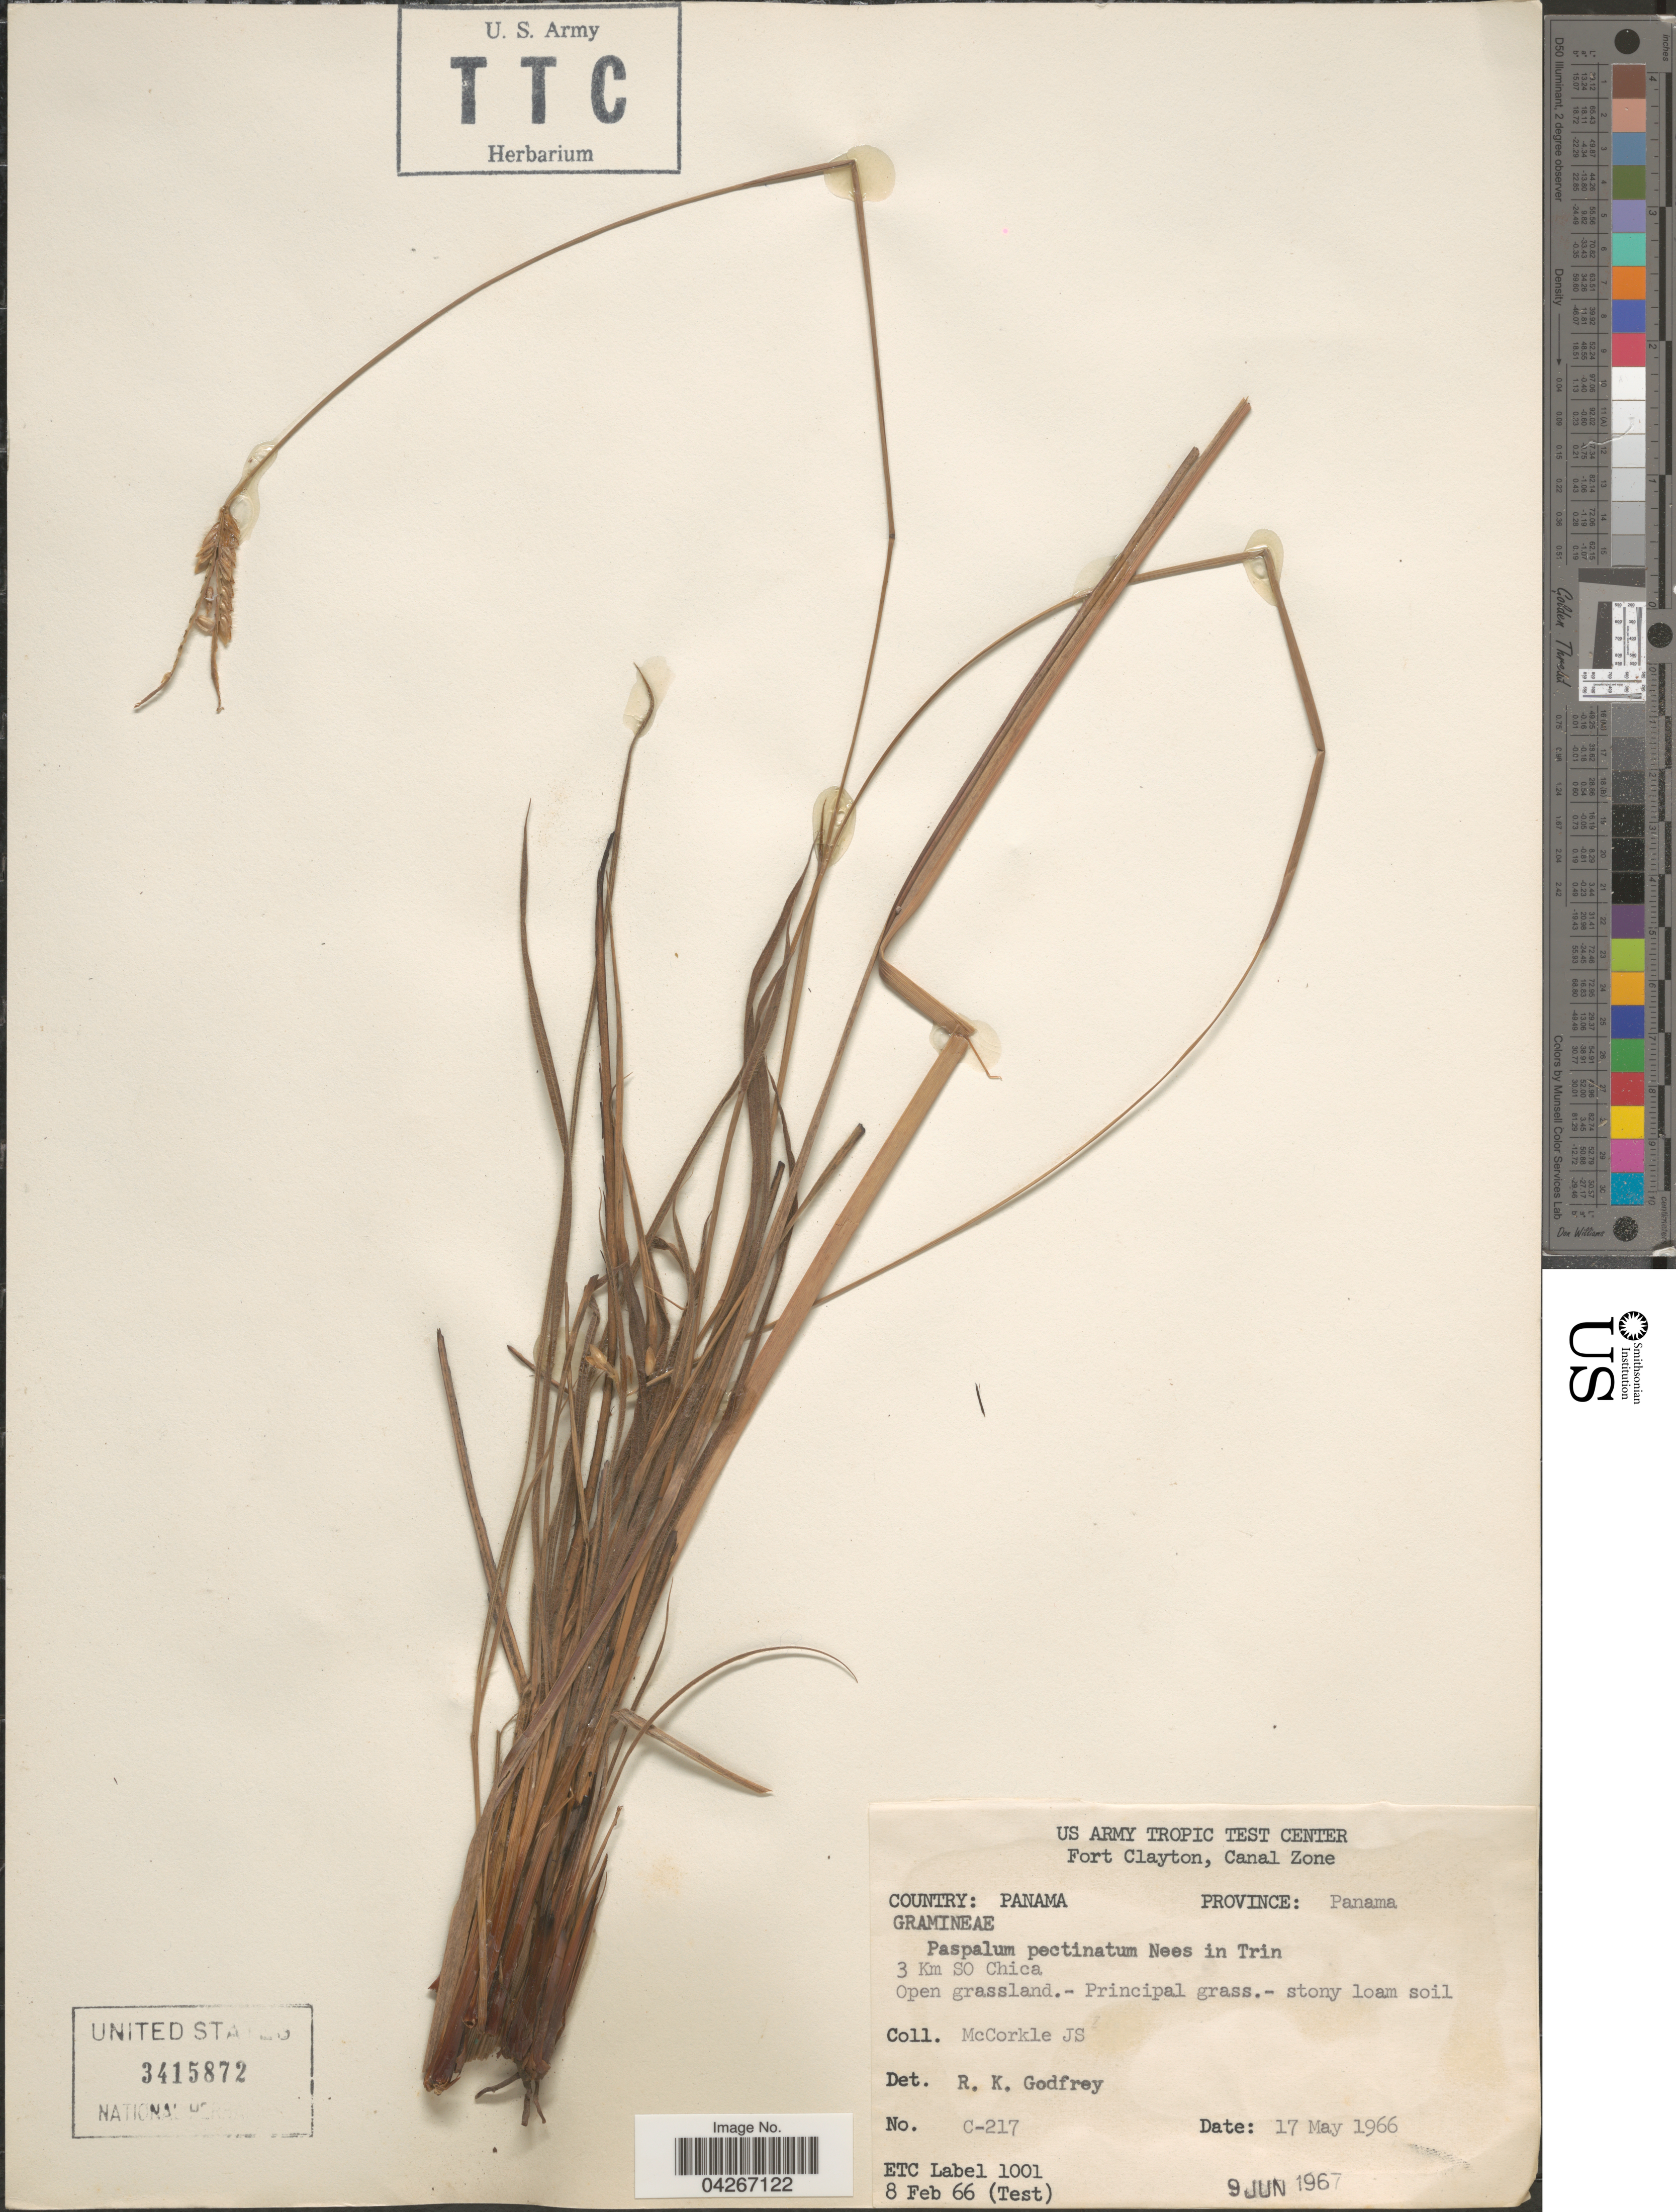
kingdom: Plantae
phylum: Tracheophyta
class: Liliopsida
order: Poales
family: Poaceae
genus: Paspalum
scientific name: Paspalum pectinatum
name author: Nees ex Trin.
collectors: J. McCorkle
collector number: C-217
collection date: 1966-05-17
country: Panama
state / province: Panamá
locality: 30 Km SO Chica.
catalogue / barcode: US 3415872